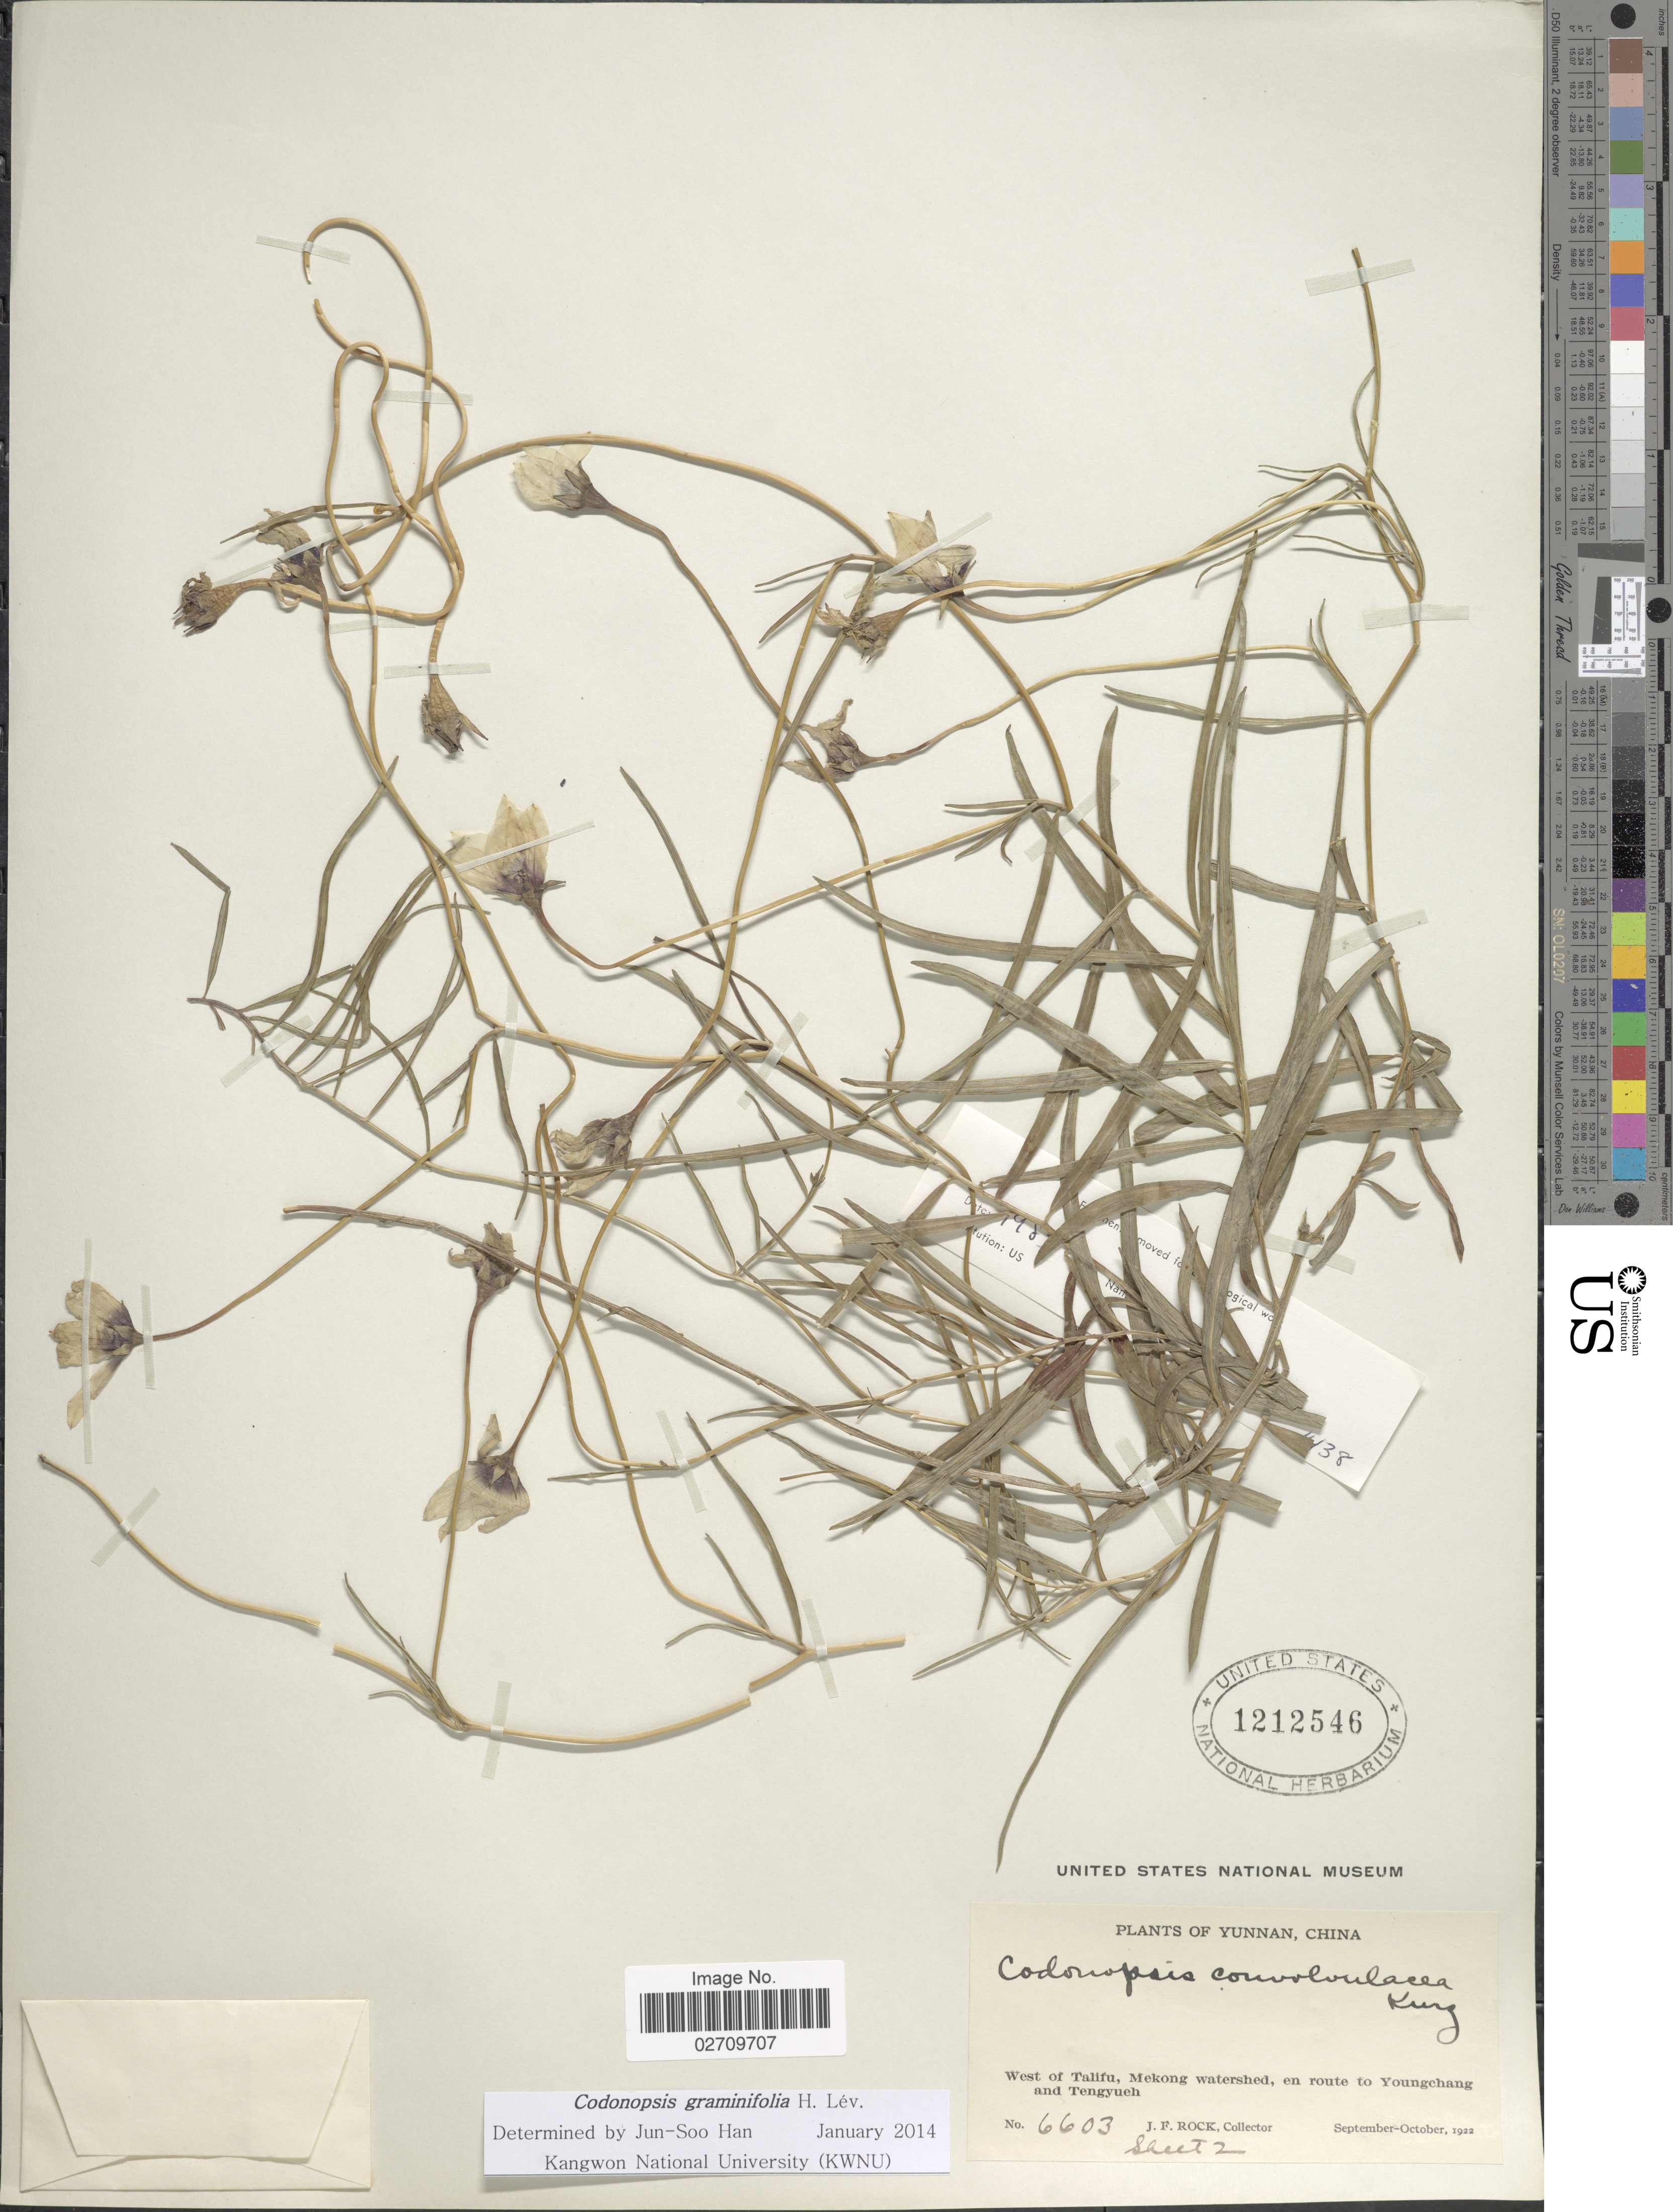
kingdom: Plantae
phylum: Tracheophyta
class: Magnoliopsida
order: Asterales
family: Campanulaceae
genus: Codonopsis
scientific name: Codonopsis graminifolia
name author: H. Lév.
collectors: J. F. Rock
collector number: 6603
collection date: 1922-09/1922-10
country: China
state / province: Yunnan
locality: West of Talifu, Mekong watershed, en route to Youngchang and Tengyueh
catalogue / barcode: US 1212546